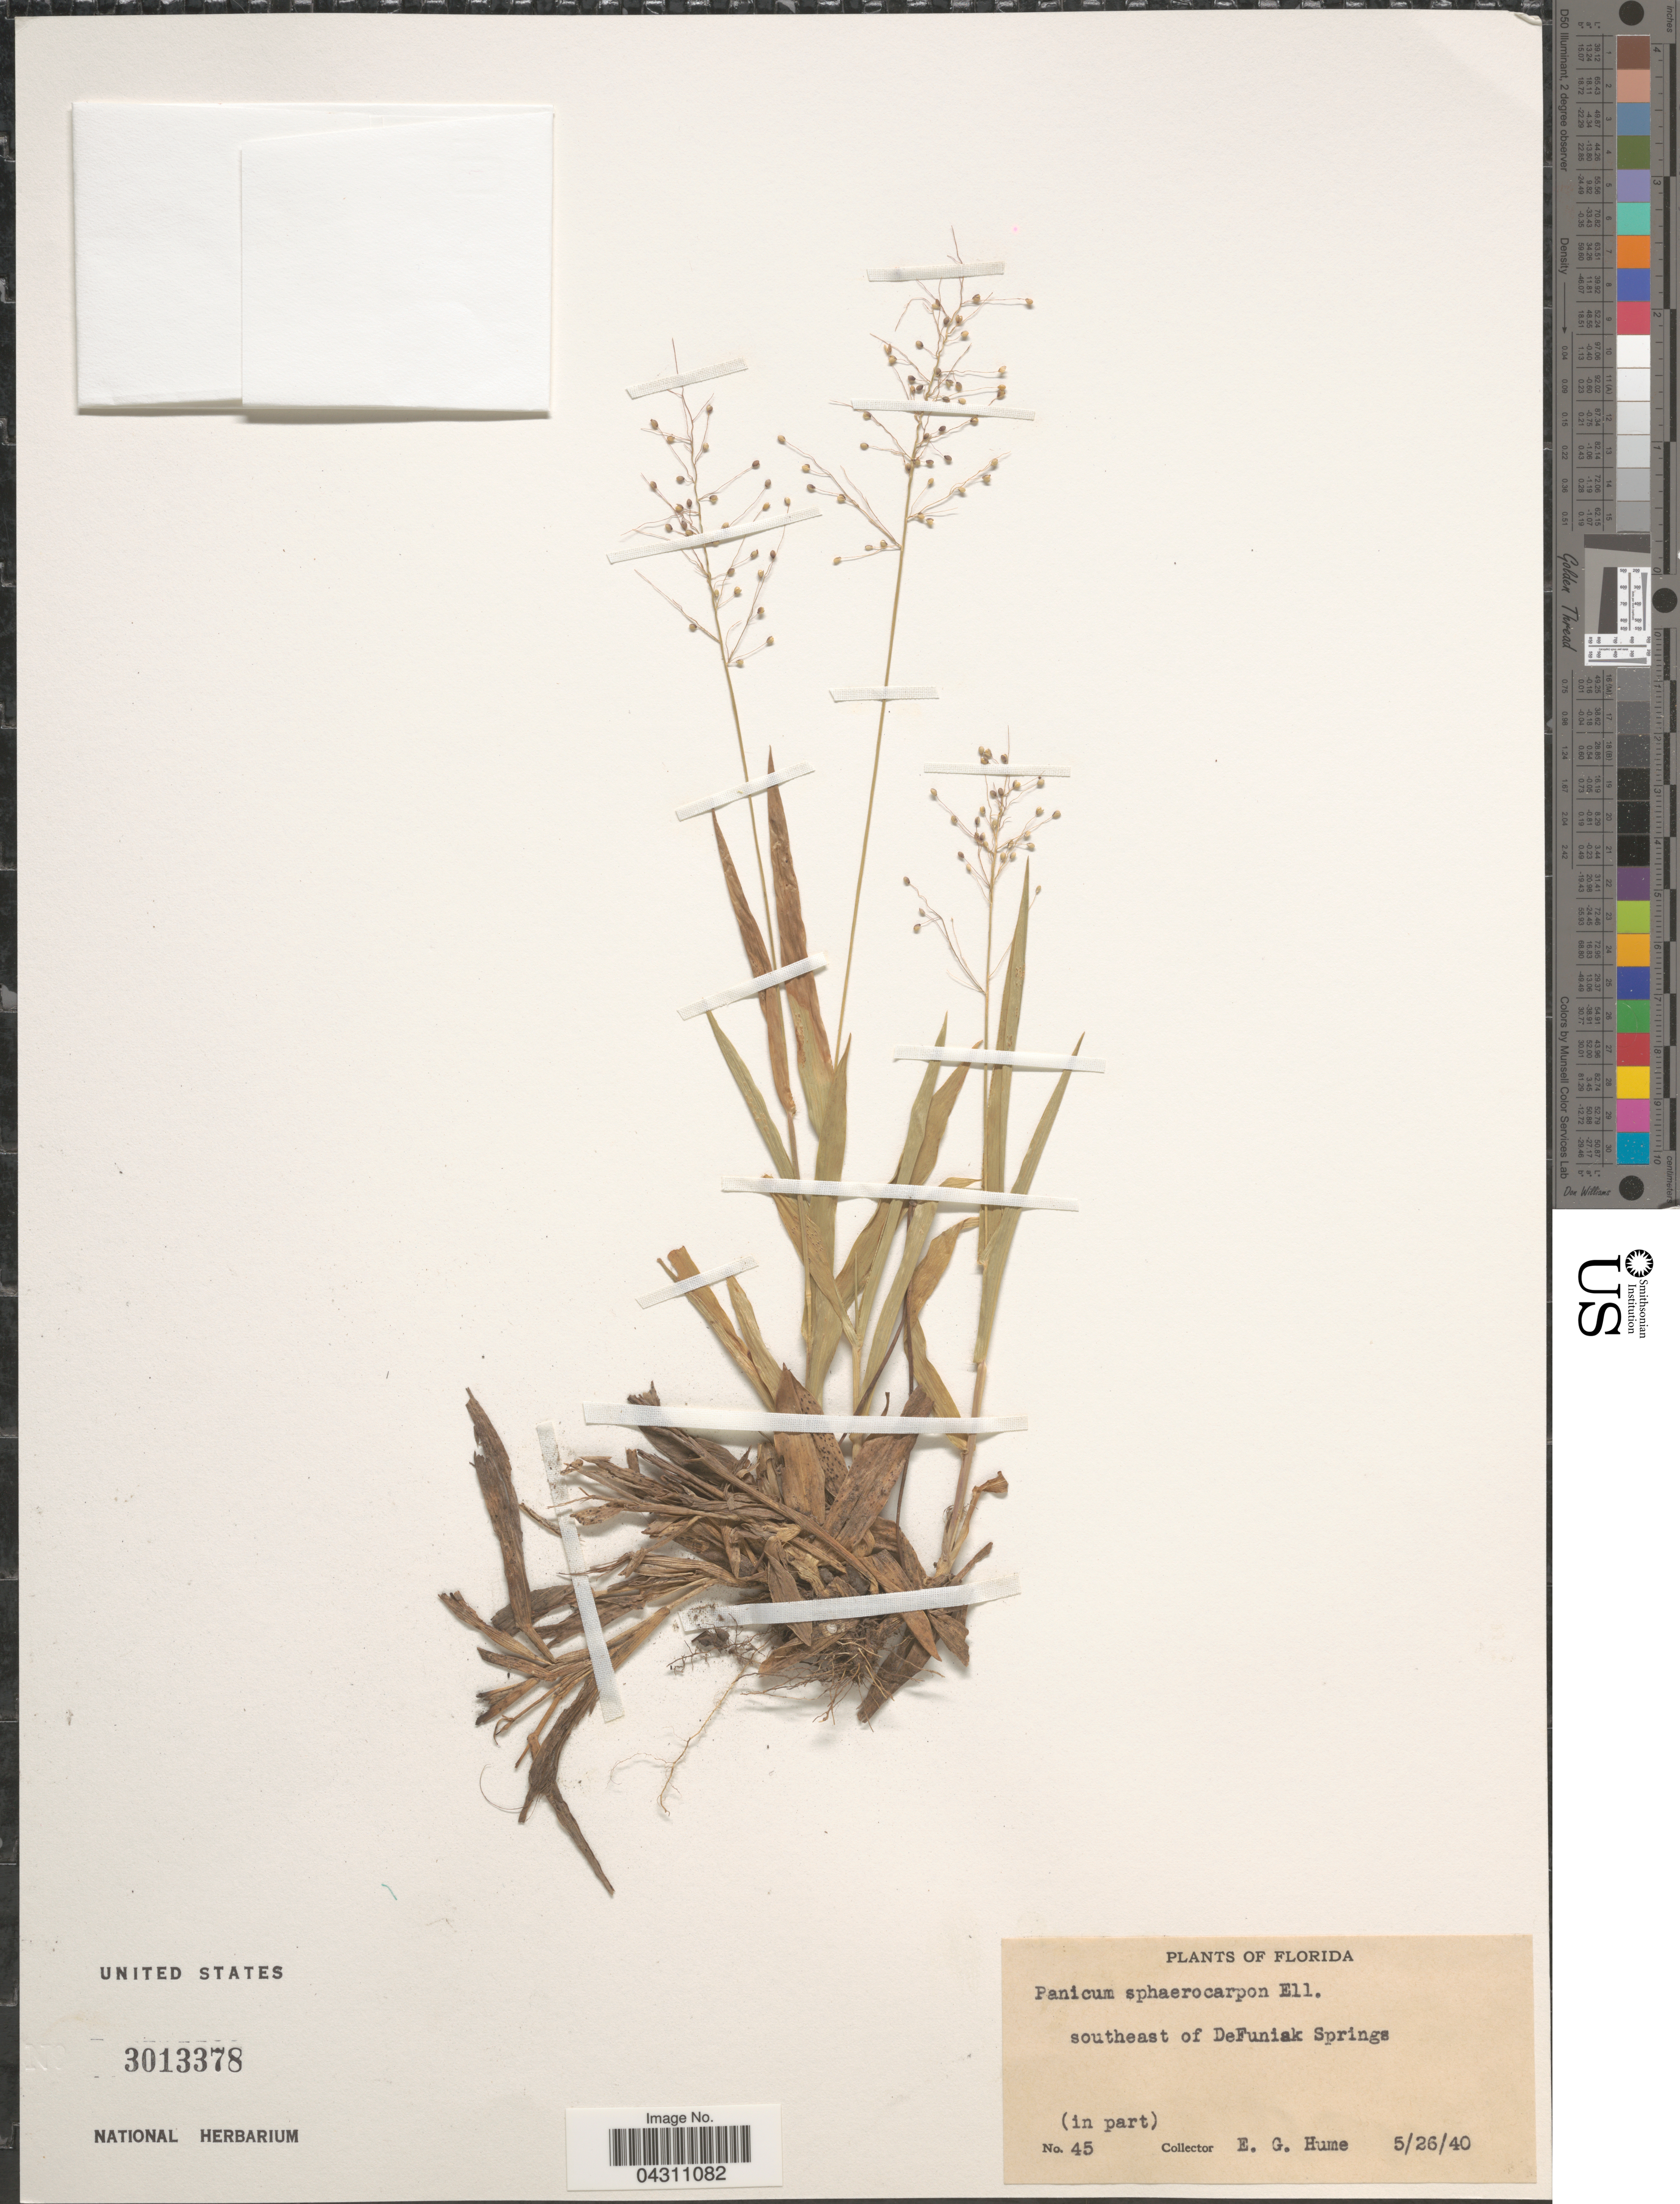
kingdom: Plantae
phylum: Tracheophyta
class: Liliopsida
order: Poales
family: Poaceae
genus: Dichanthelium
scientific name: Dichanthelium sphaerocarpon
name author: (Elliott) Gould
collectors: E. Hume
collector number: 45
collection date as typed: Transcribed d/m/y: 26/5/40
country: United States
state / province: Florida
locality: Southeast of DeFuniak Springs.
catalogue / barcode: US 3013378